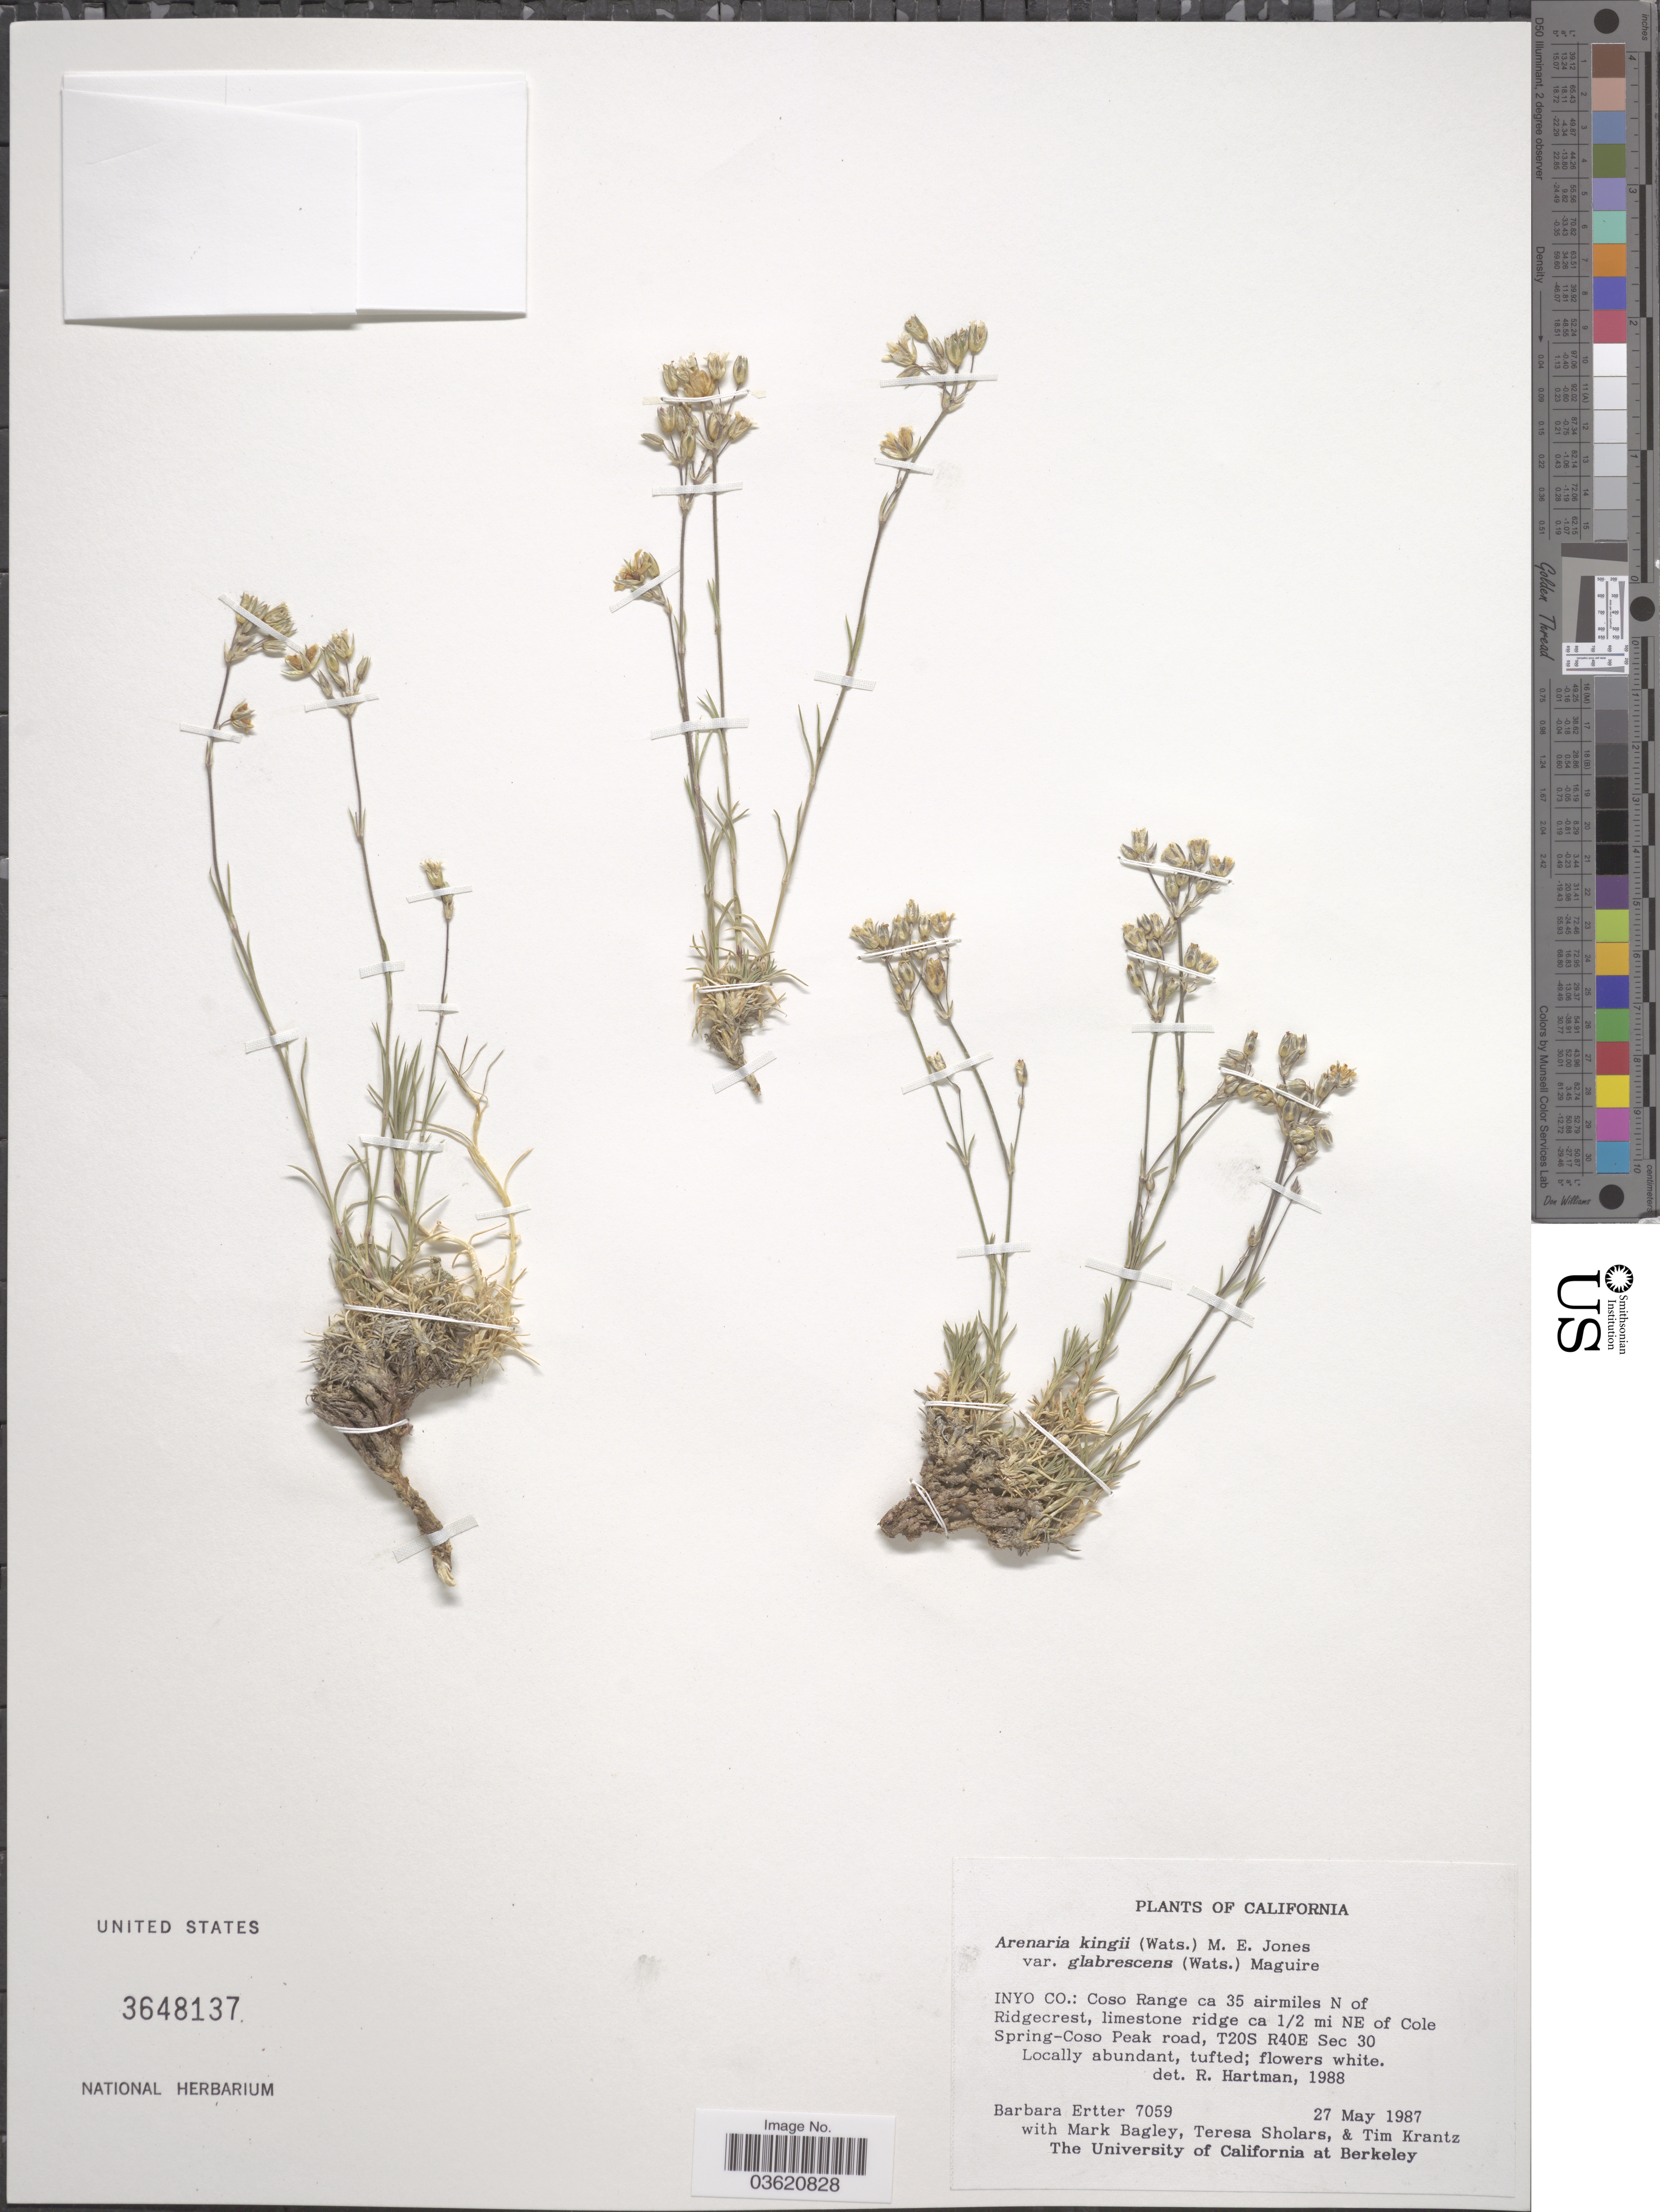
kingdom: Plantae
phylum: Tracheophyta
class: Magnoliopsida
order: Caryophyllales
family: Caryophyllaceae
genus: Eremogone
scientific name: Eremogone kingii var. glabrescens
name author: (S. Watson) Dorn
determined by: U.S. National Herbarium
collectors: B. Ertter, M. Bagley, T. Sholars & T. Krantz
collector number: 7059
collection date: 1987-05-27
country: United States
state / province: California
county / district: Inyo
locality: Inyo Co.: Coso Range ca 35 airmiles N of Ridgecrest, limestone ridge ca 1/2 mi NE of Cole Spring-Coso Peak road, T20S R40E Sec 30.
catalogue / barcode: US 3648137